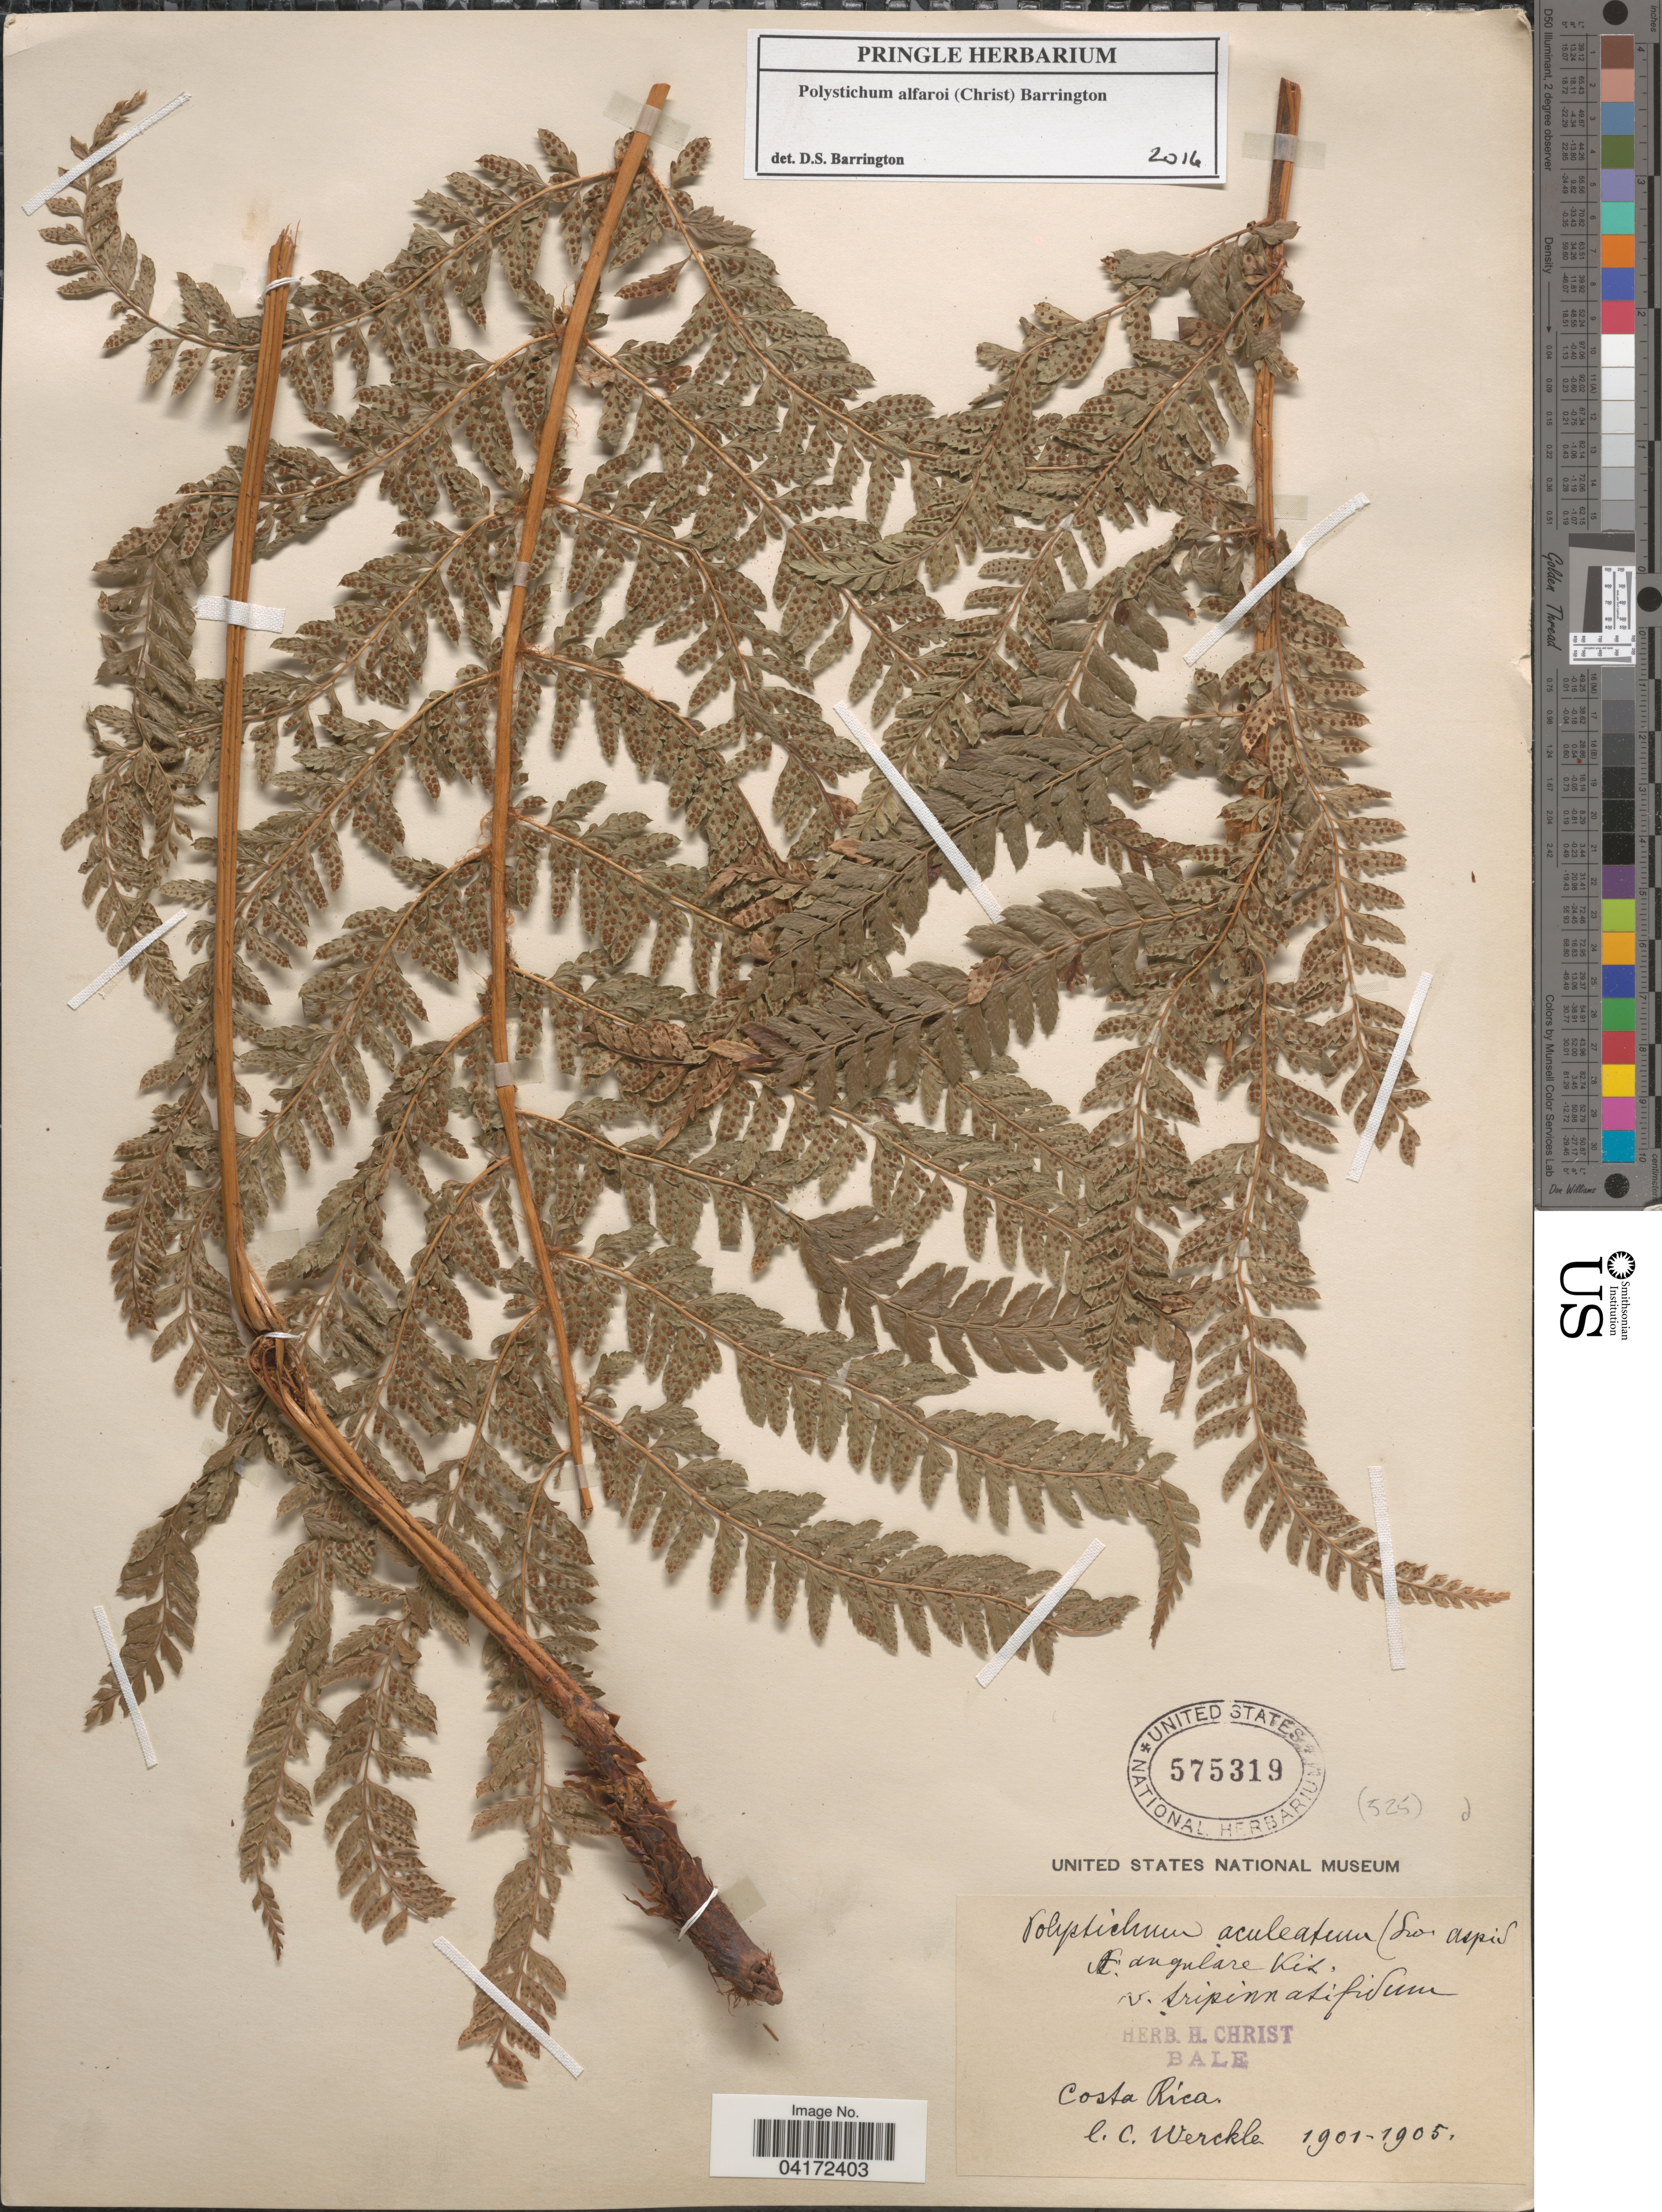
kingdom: Plantae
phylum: Tracheophyta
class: Polypodiopsida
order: Polypodiales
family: Dryopteridaceae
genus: Polystichum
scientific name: Polystichum alfaroi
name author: (Christ) Barrington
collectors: C. C Wercklé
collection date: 1901/1905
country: Costa Rica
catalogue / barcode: US 575319